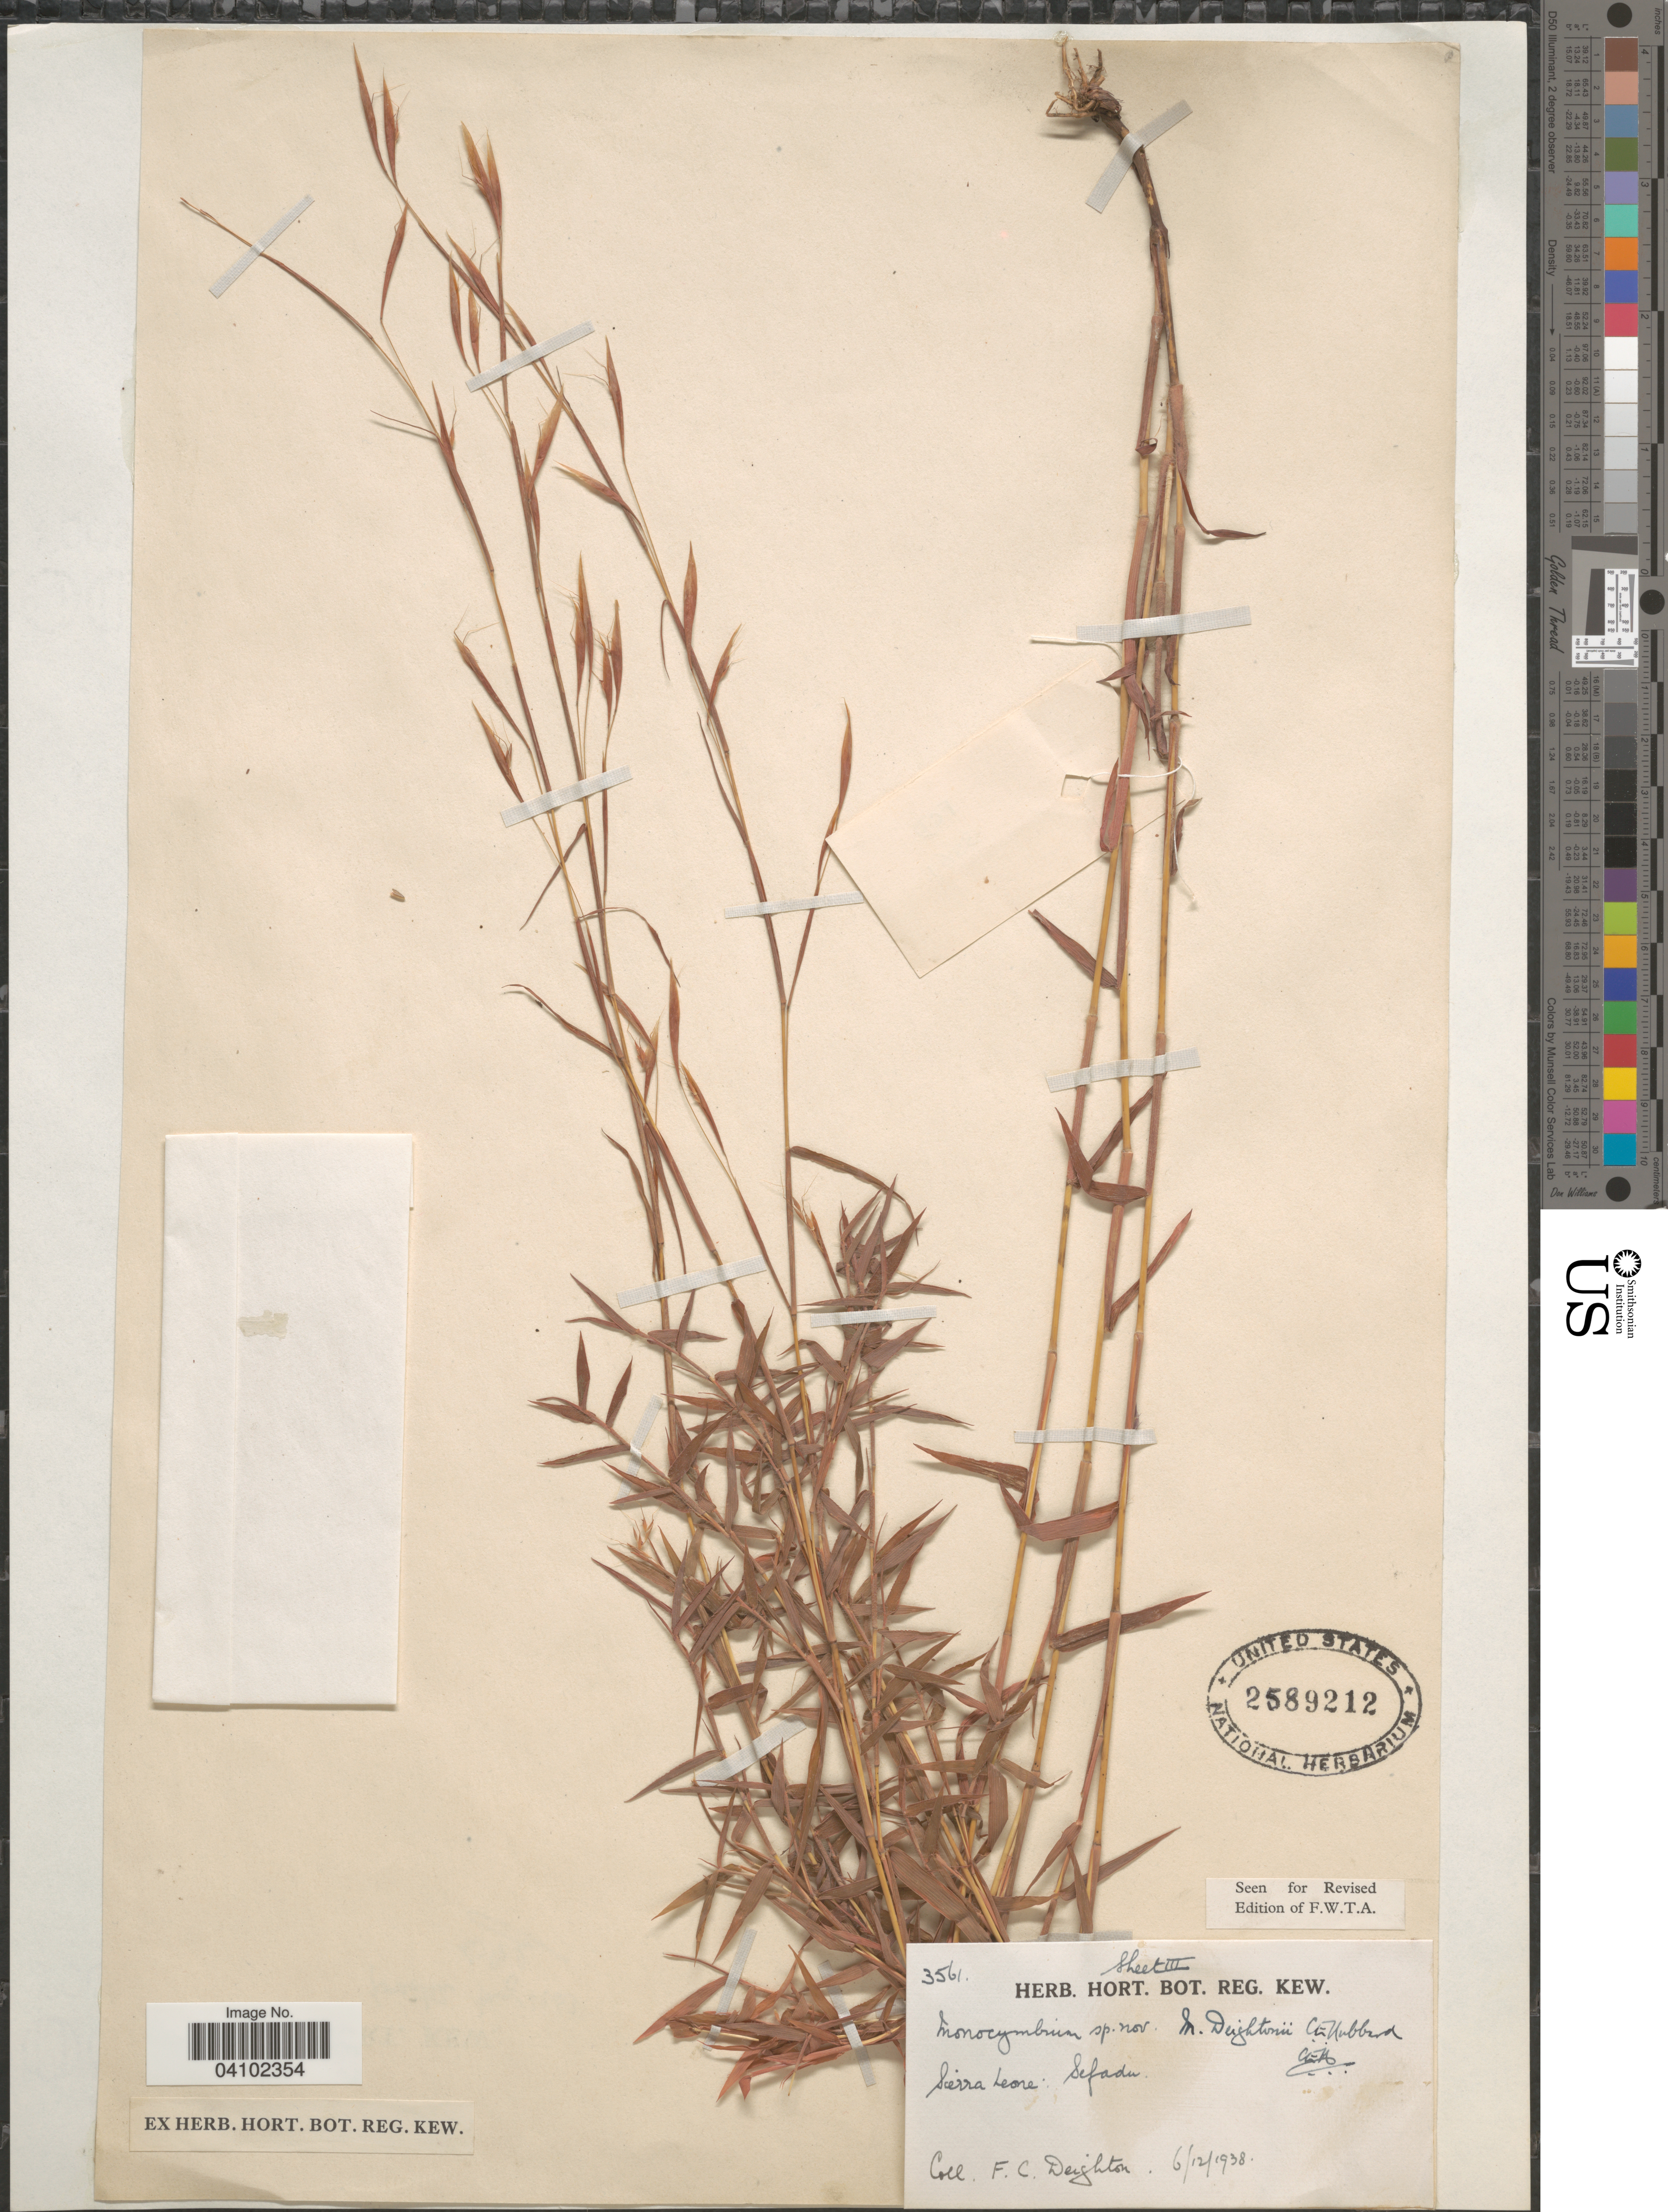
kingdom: Plantae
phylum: Tracheophyta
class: Liliopsida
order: Poales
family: Poaceae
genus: Monocymbium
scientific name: Monocymbium deightonii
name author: C.E. Hubb.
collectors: F. Deighton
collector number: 3561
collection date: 1938-12-06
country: Sierra Leone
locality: Sefadu.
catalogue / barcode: US 2589212